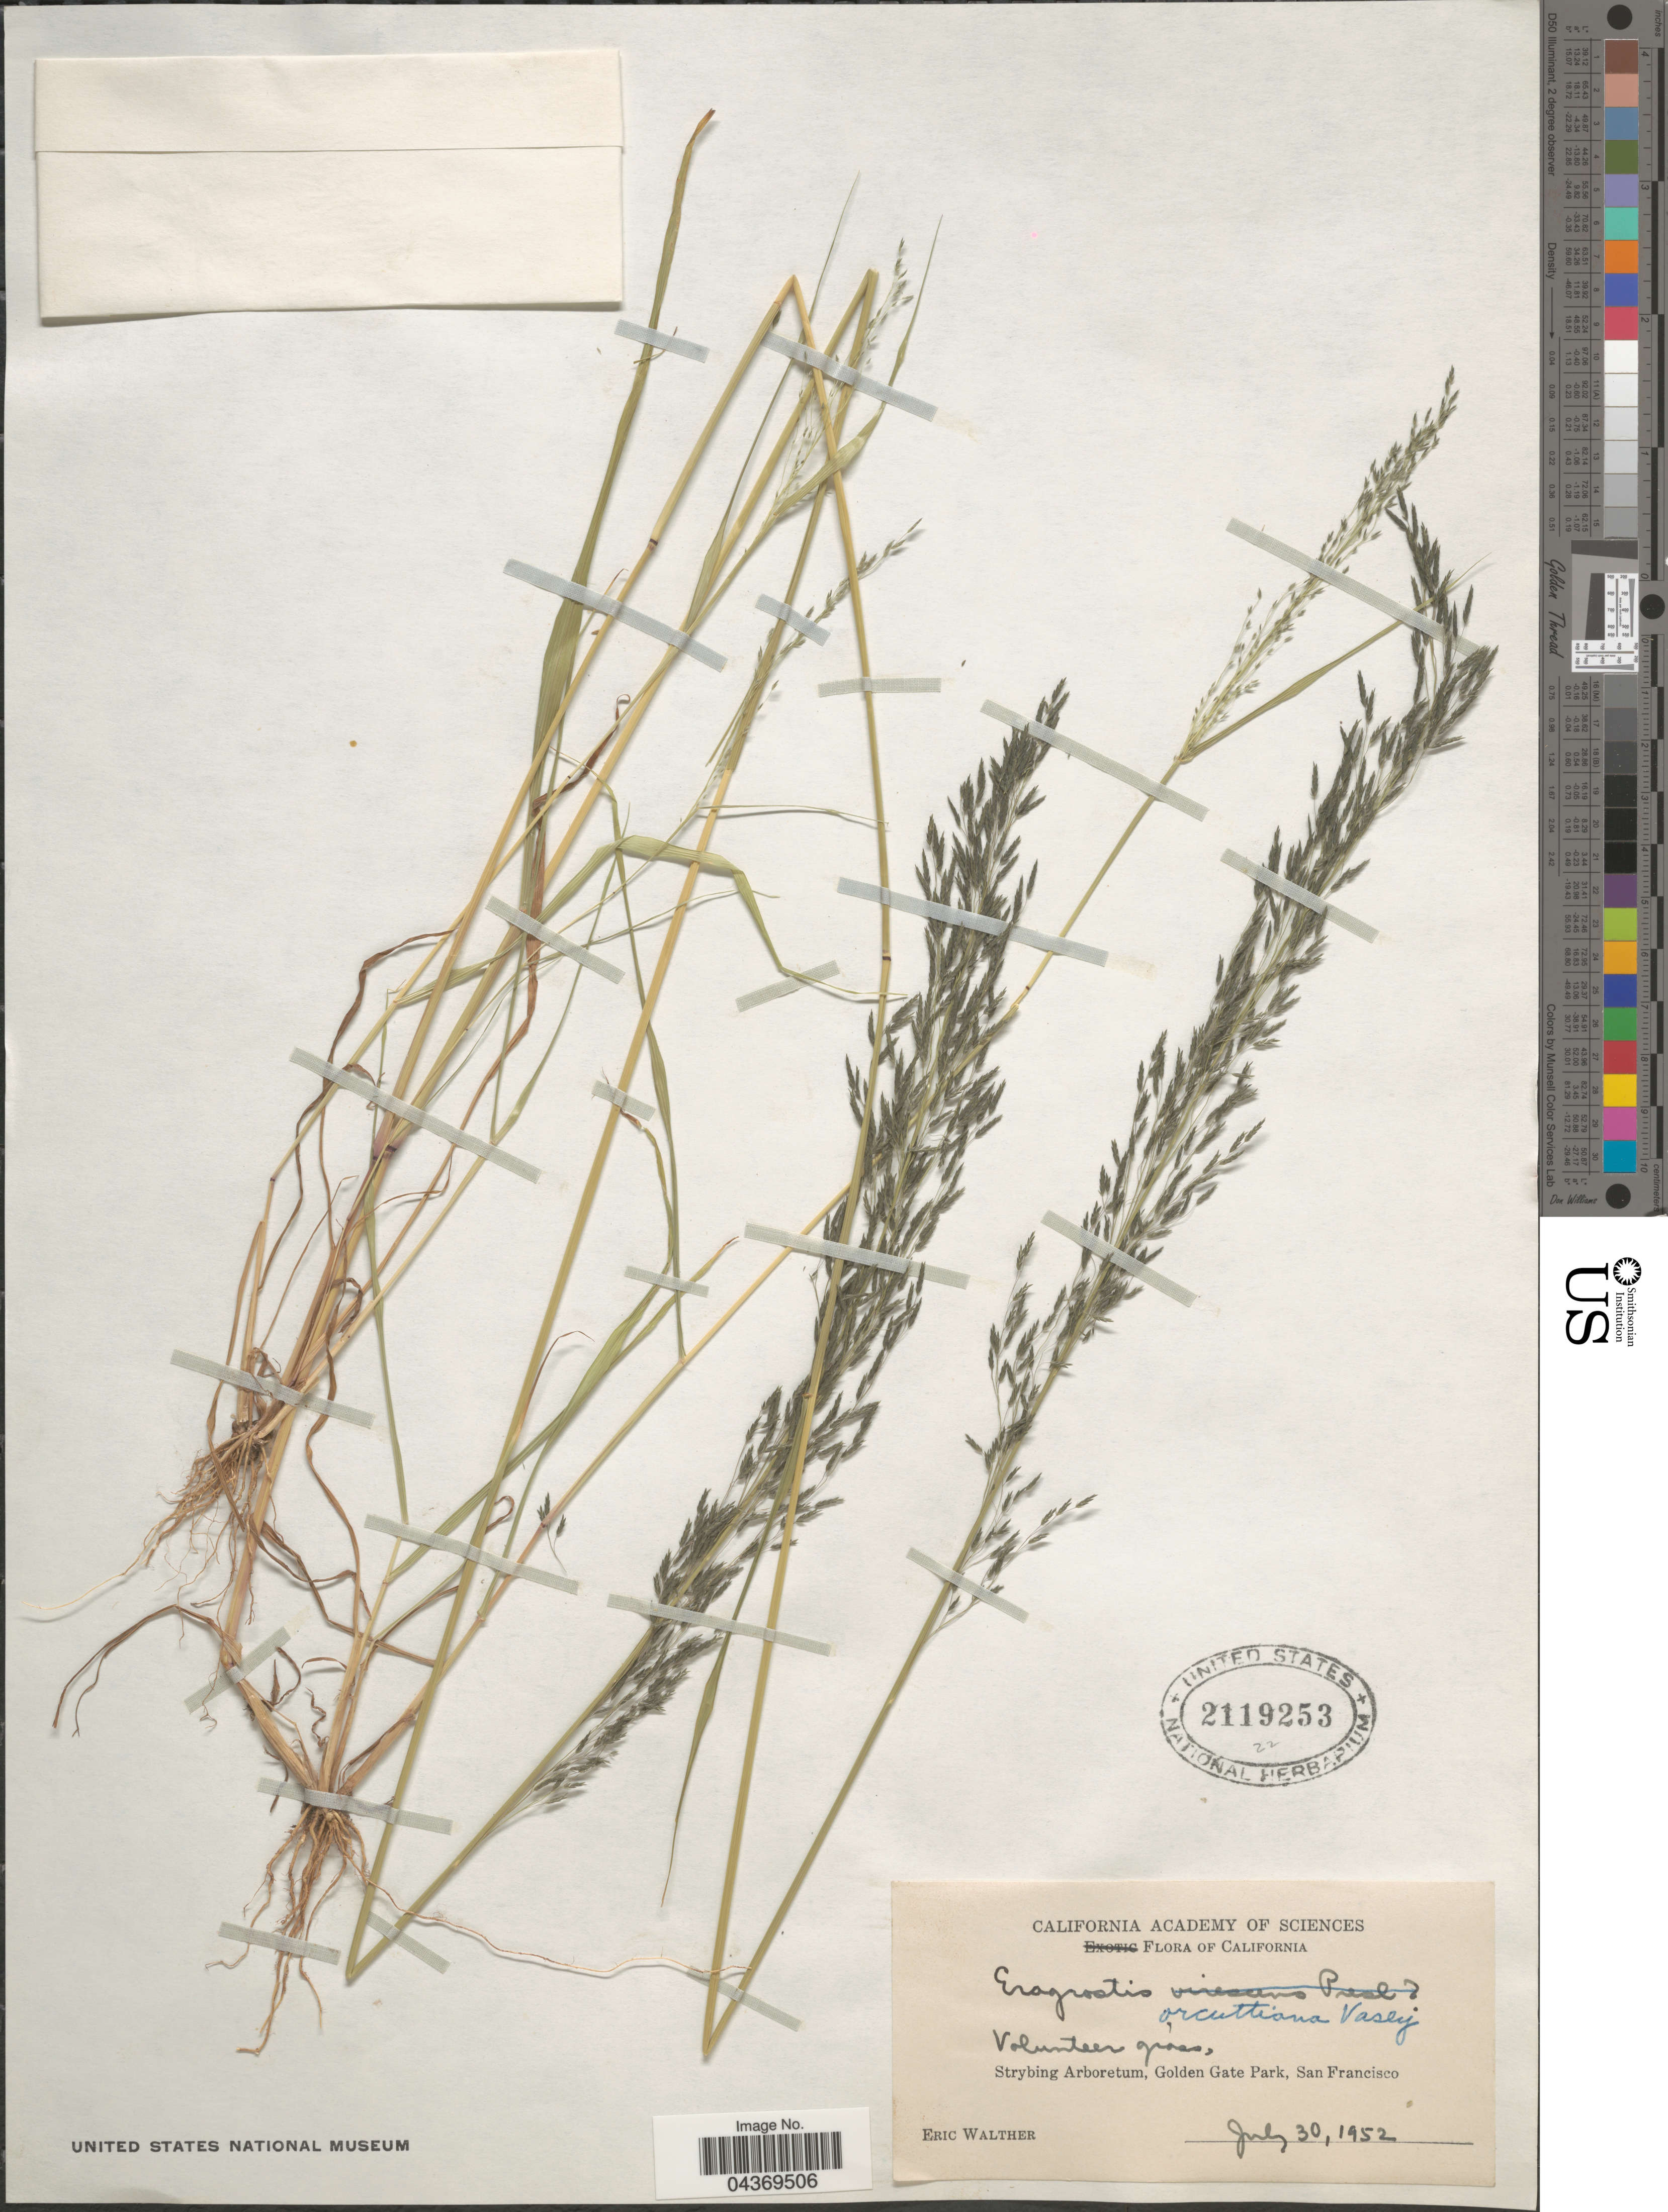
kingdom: Plantae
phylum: Tracheophyta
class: Liliopsida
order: Poales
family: Poaceae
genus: Eragrostis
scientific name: Eragrostis mexicana subsp. virescens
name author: (J. Presl) S.D. Koch & Sánchez Vega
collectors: E. Walther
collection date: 1952-07-30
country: United States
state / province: California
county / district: San Francisco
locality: Strybing Arboretum, Golden Gate Park, San Francisco.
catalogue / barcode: US 2119253